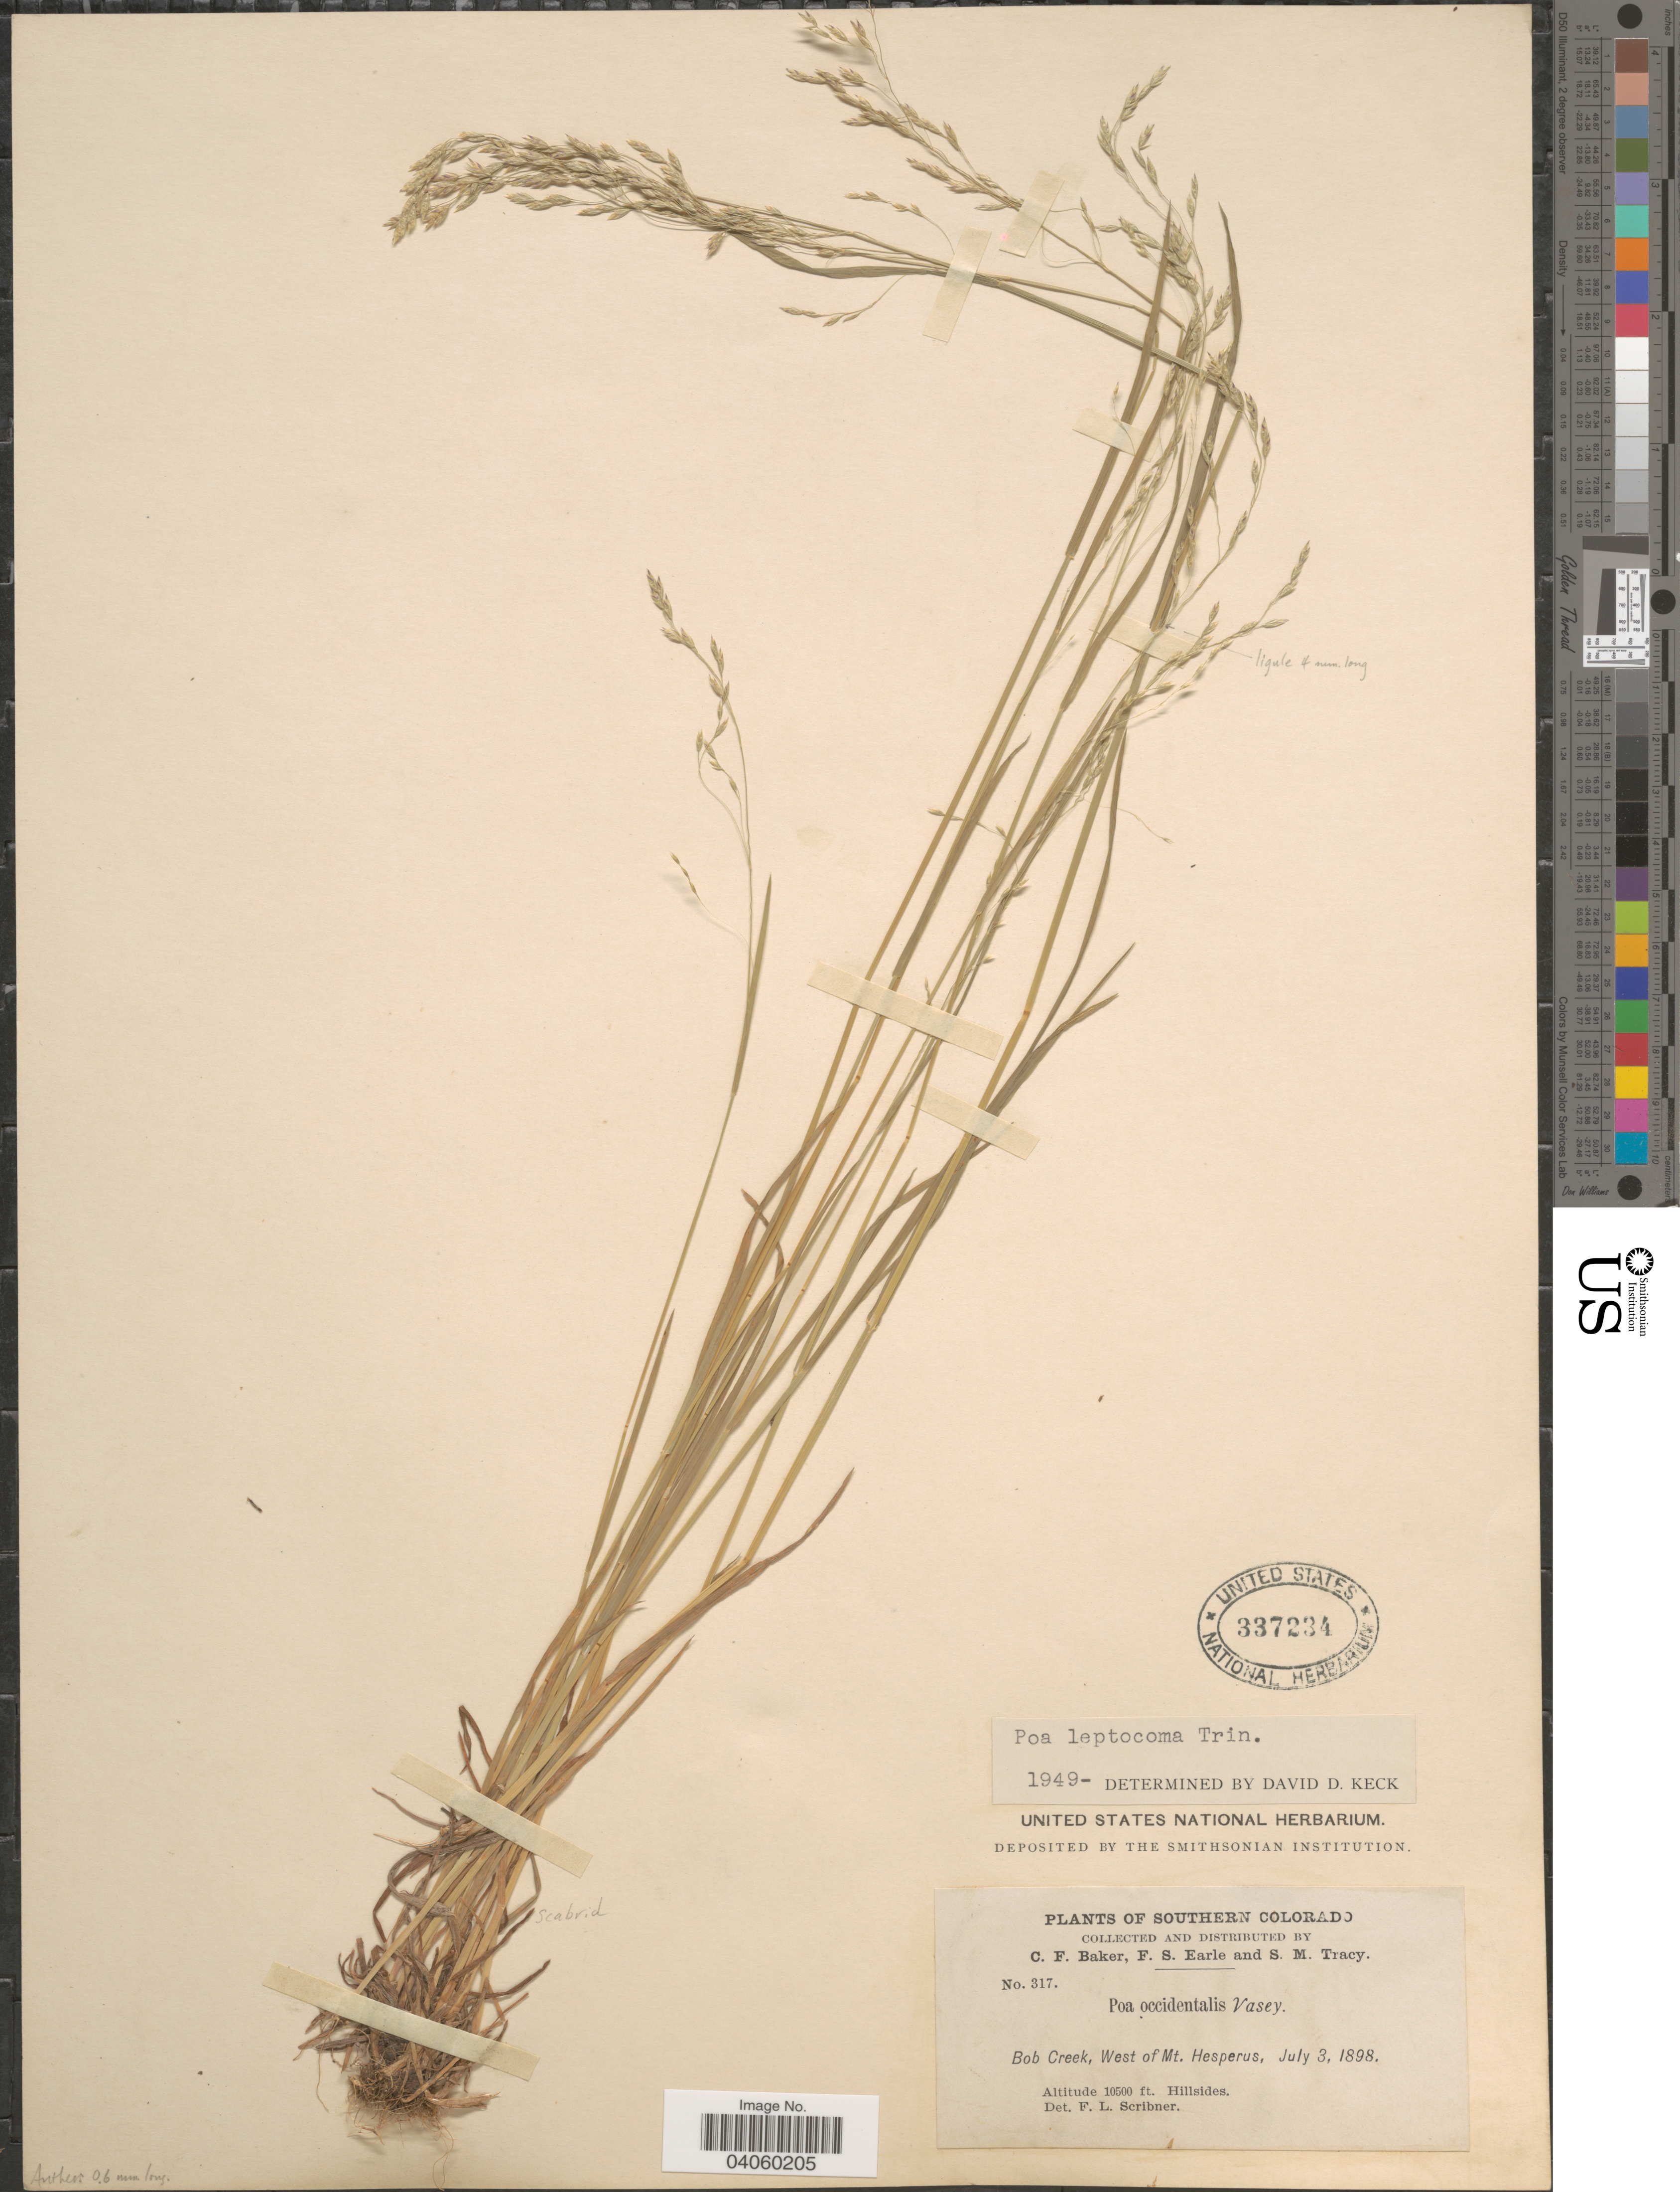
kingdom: Plantae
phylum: Tracheophyta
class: Liliopsida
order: Poales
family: Poaceae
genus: Poa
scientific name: Poa leptocoma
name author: Trin.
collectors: C. F. Baker, F. S. Earle & S. M. Tracy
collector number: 317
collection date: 1898-07-03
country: United States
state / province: Colorado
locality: Southern Colorado. Bob Creek, West of Mt. Hesperus.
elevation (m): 3200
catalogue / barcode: US 337234